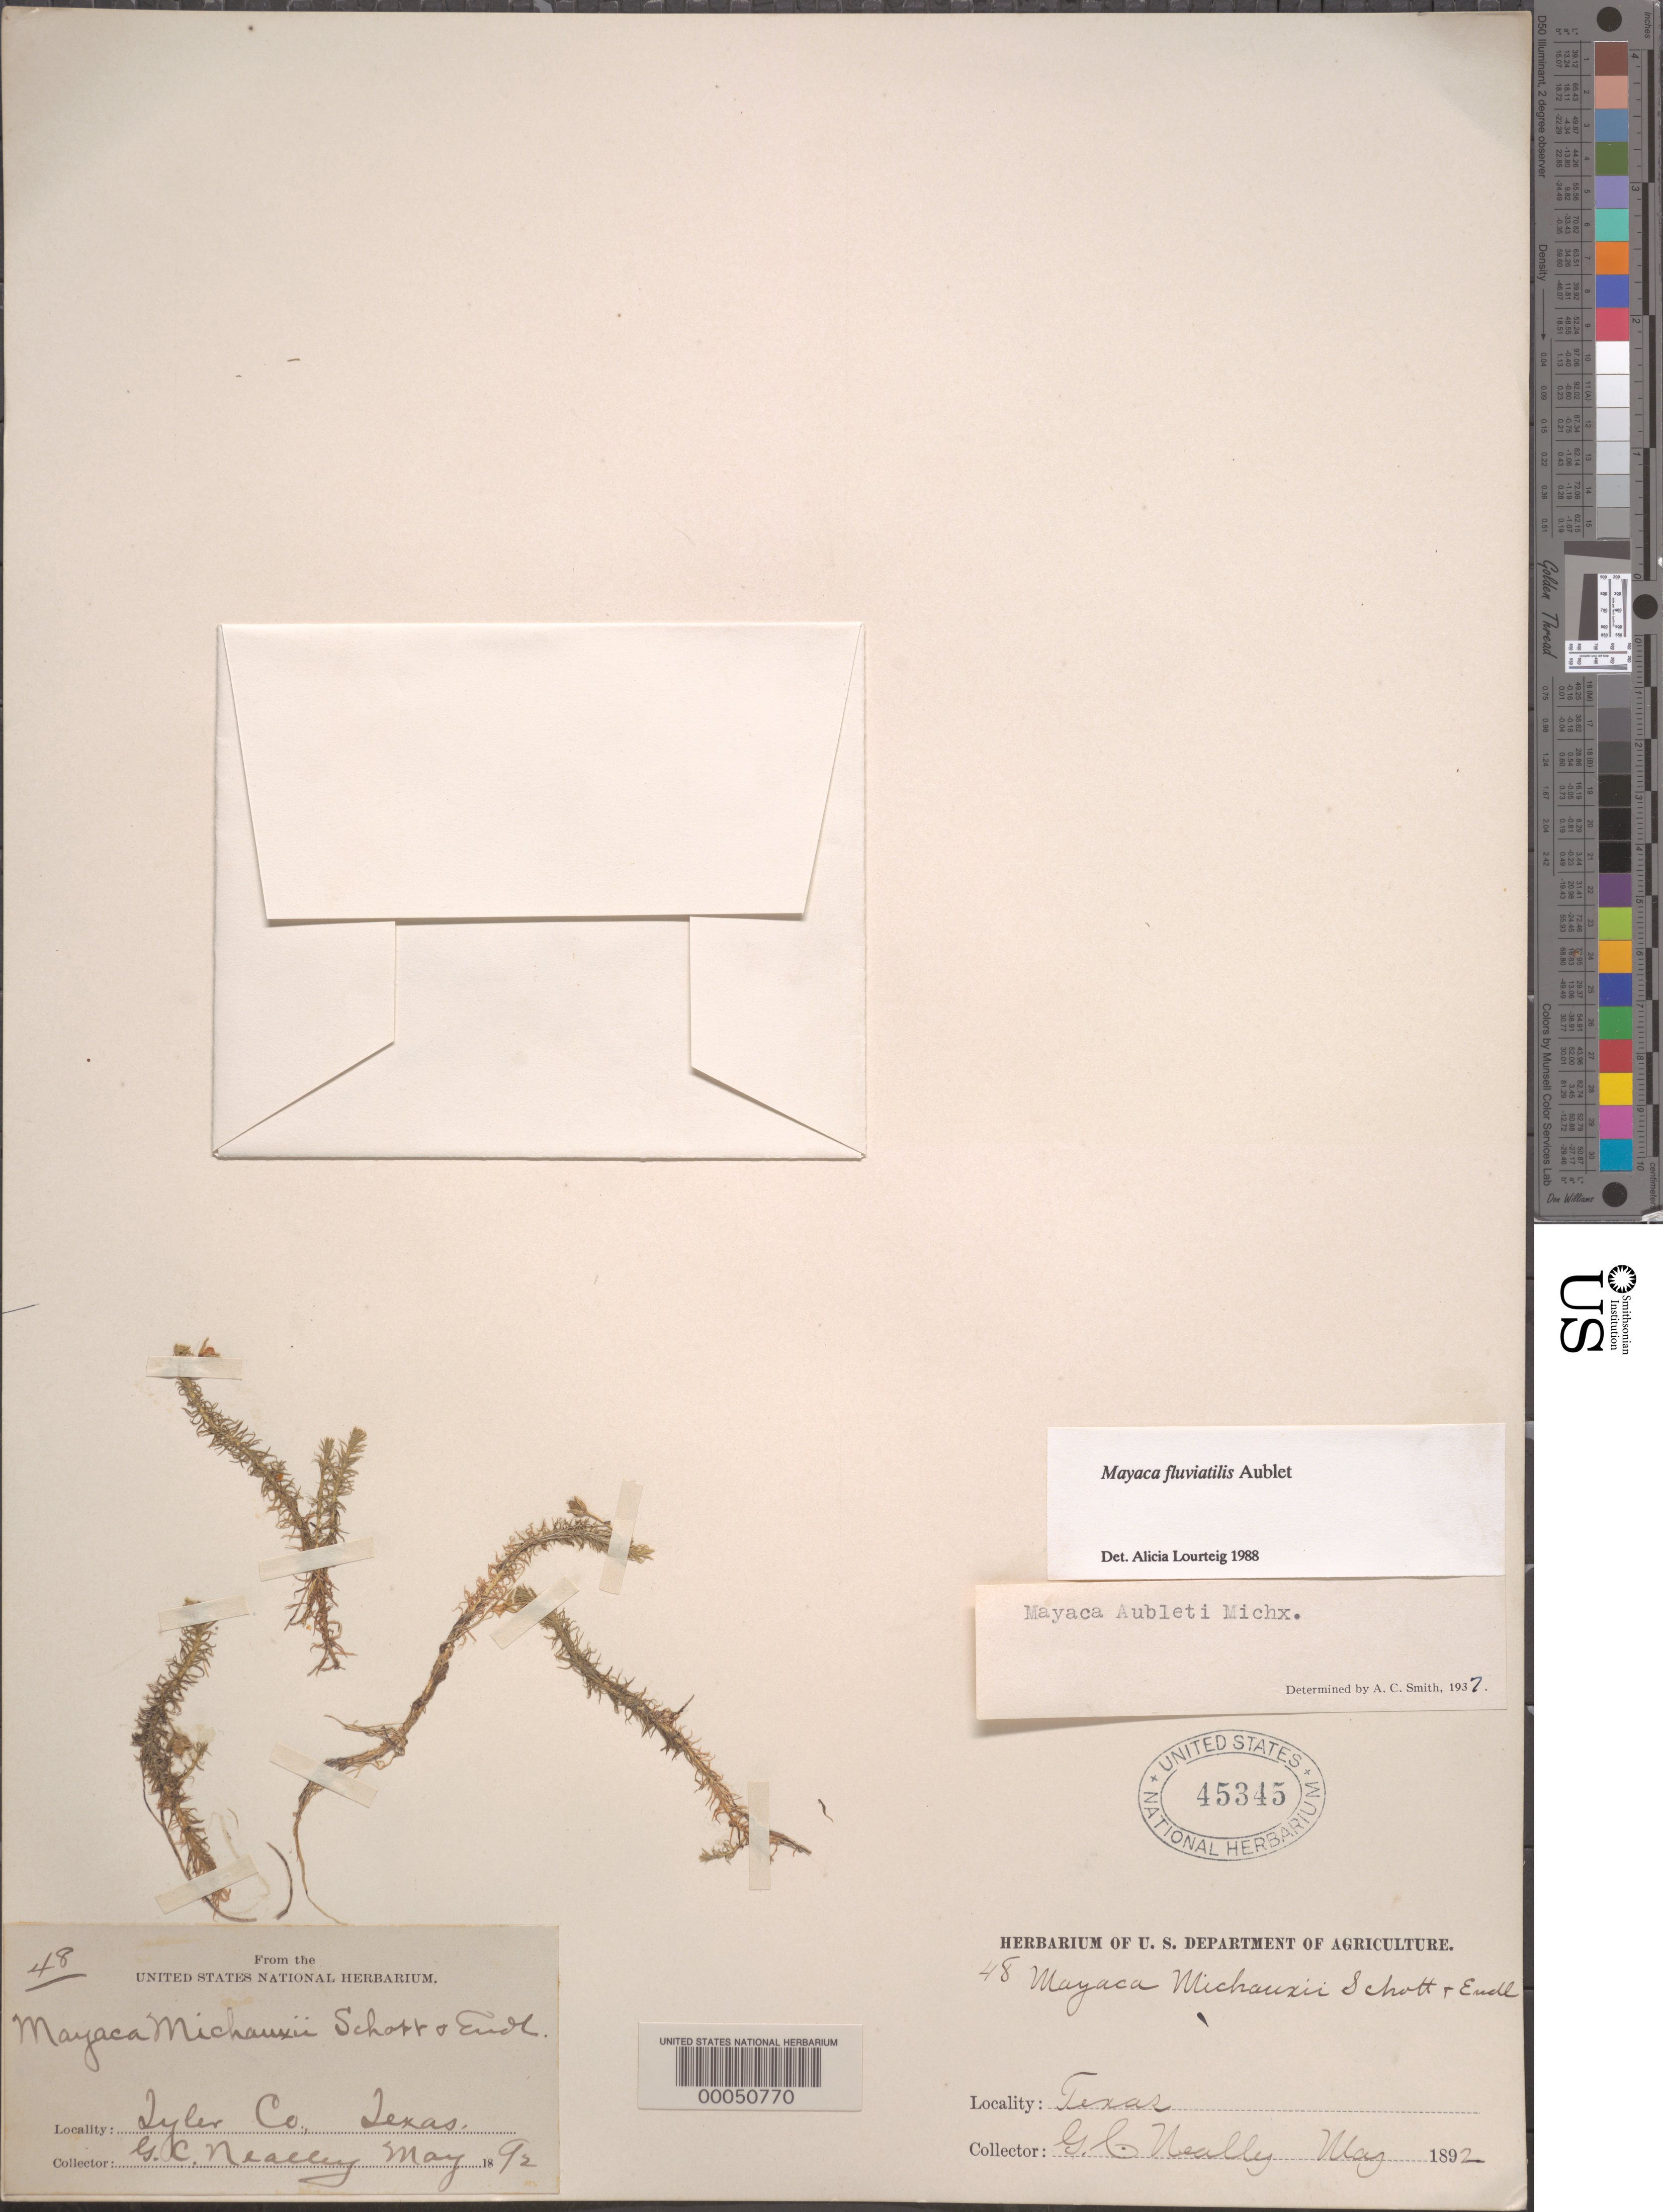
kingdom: Plantae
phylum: Tracheophyta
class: Liliopsida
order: Poales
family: Mayacaceae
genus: Mayaca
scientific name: Mayaca fluviatilis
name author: Aubl.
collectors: G. C. Nealley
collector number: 48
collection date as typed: May 1892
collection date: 1892-05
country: United States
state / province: Texas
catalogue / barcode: US 45345